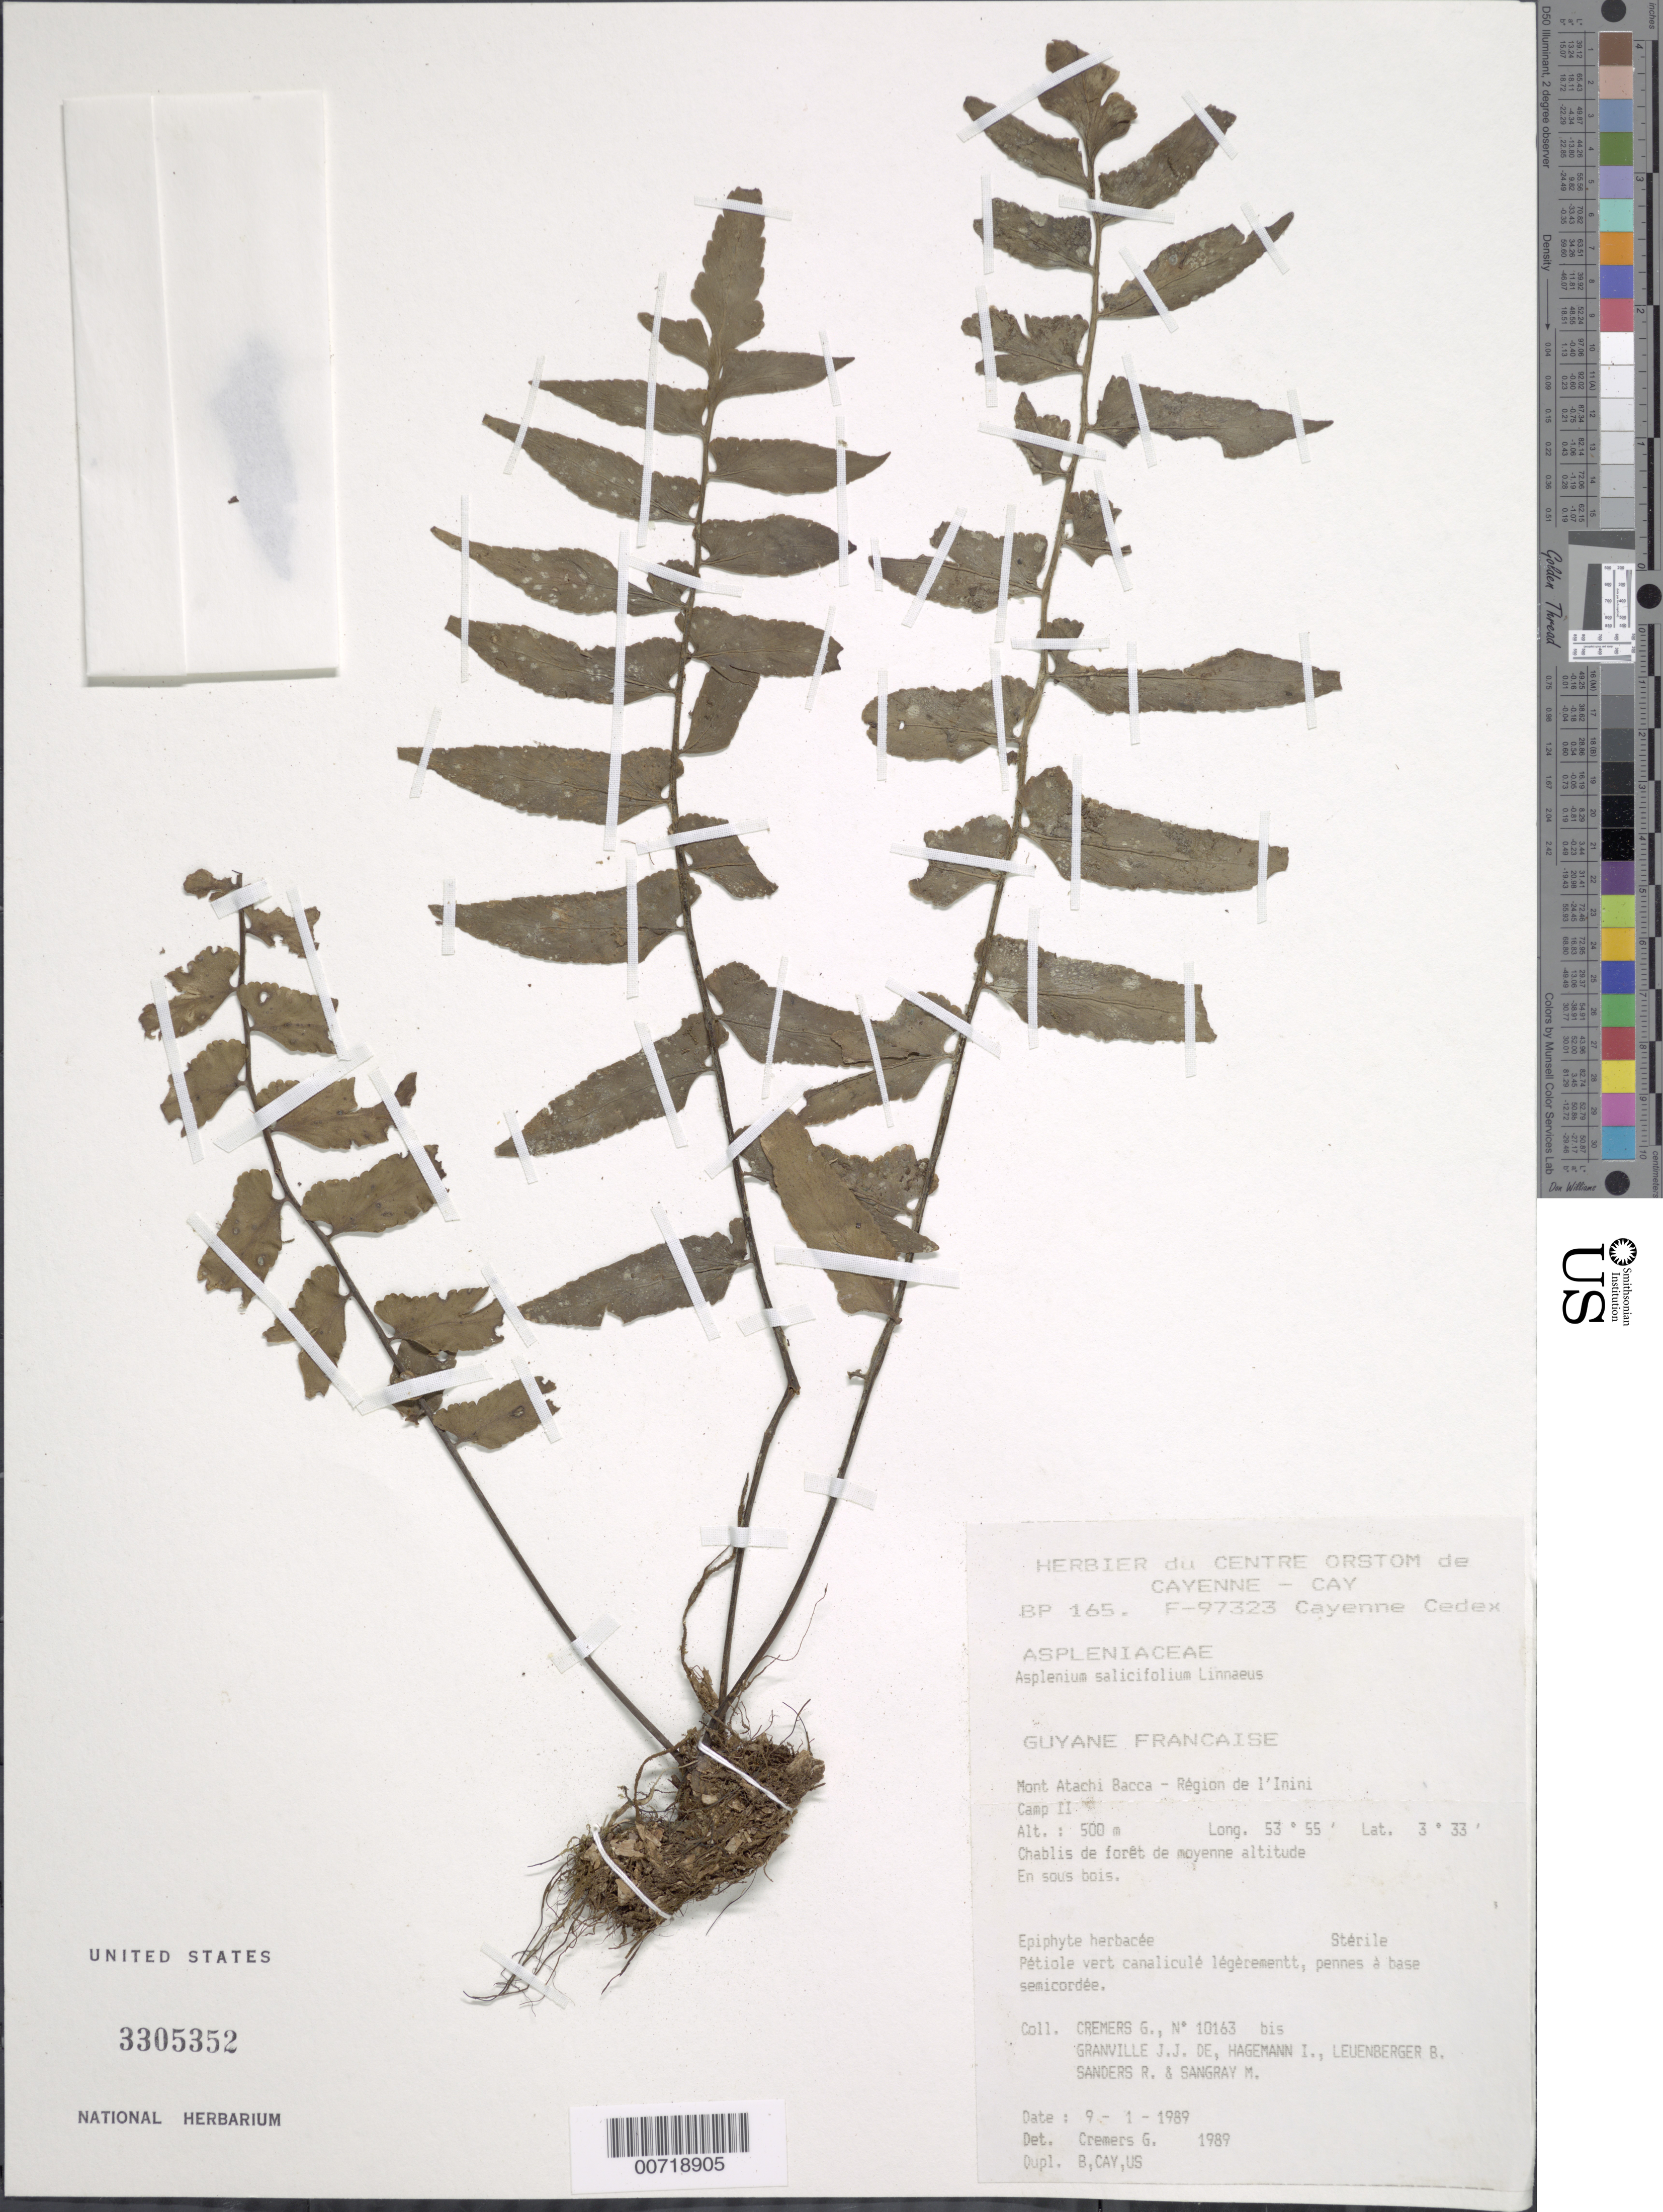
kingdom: Plantae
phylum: Tracheophyta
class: Polypodiopsida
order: Polypodiales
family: Aspleniaceae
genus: Asplenium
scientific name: Asplenium salicifolium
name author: L.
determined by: Cremers, Georges A.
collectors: G. Cremers et al.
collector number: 10163 b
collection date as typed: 9-Jan-89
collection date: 1989-01-09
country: French Guiana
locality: Mont Atachi Bacca, région de l'Inini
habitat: Chablis de forêt de moyenne altitude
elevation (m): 500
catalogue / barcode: US 3305352